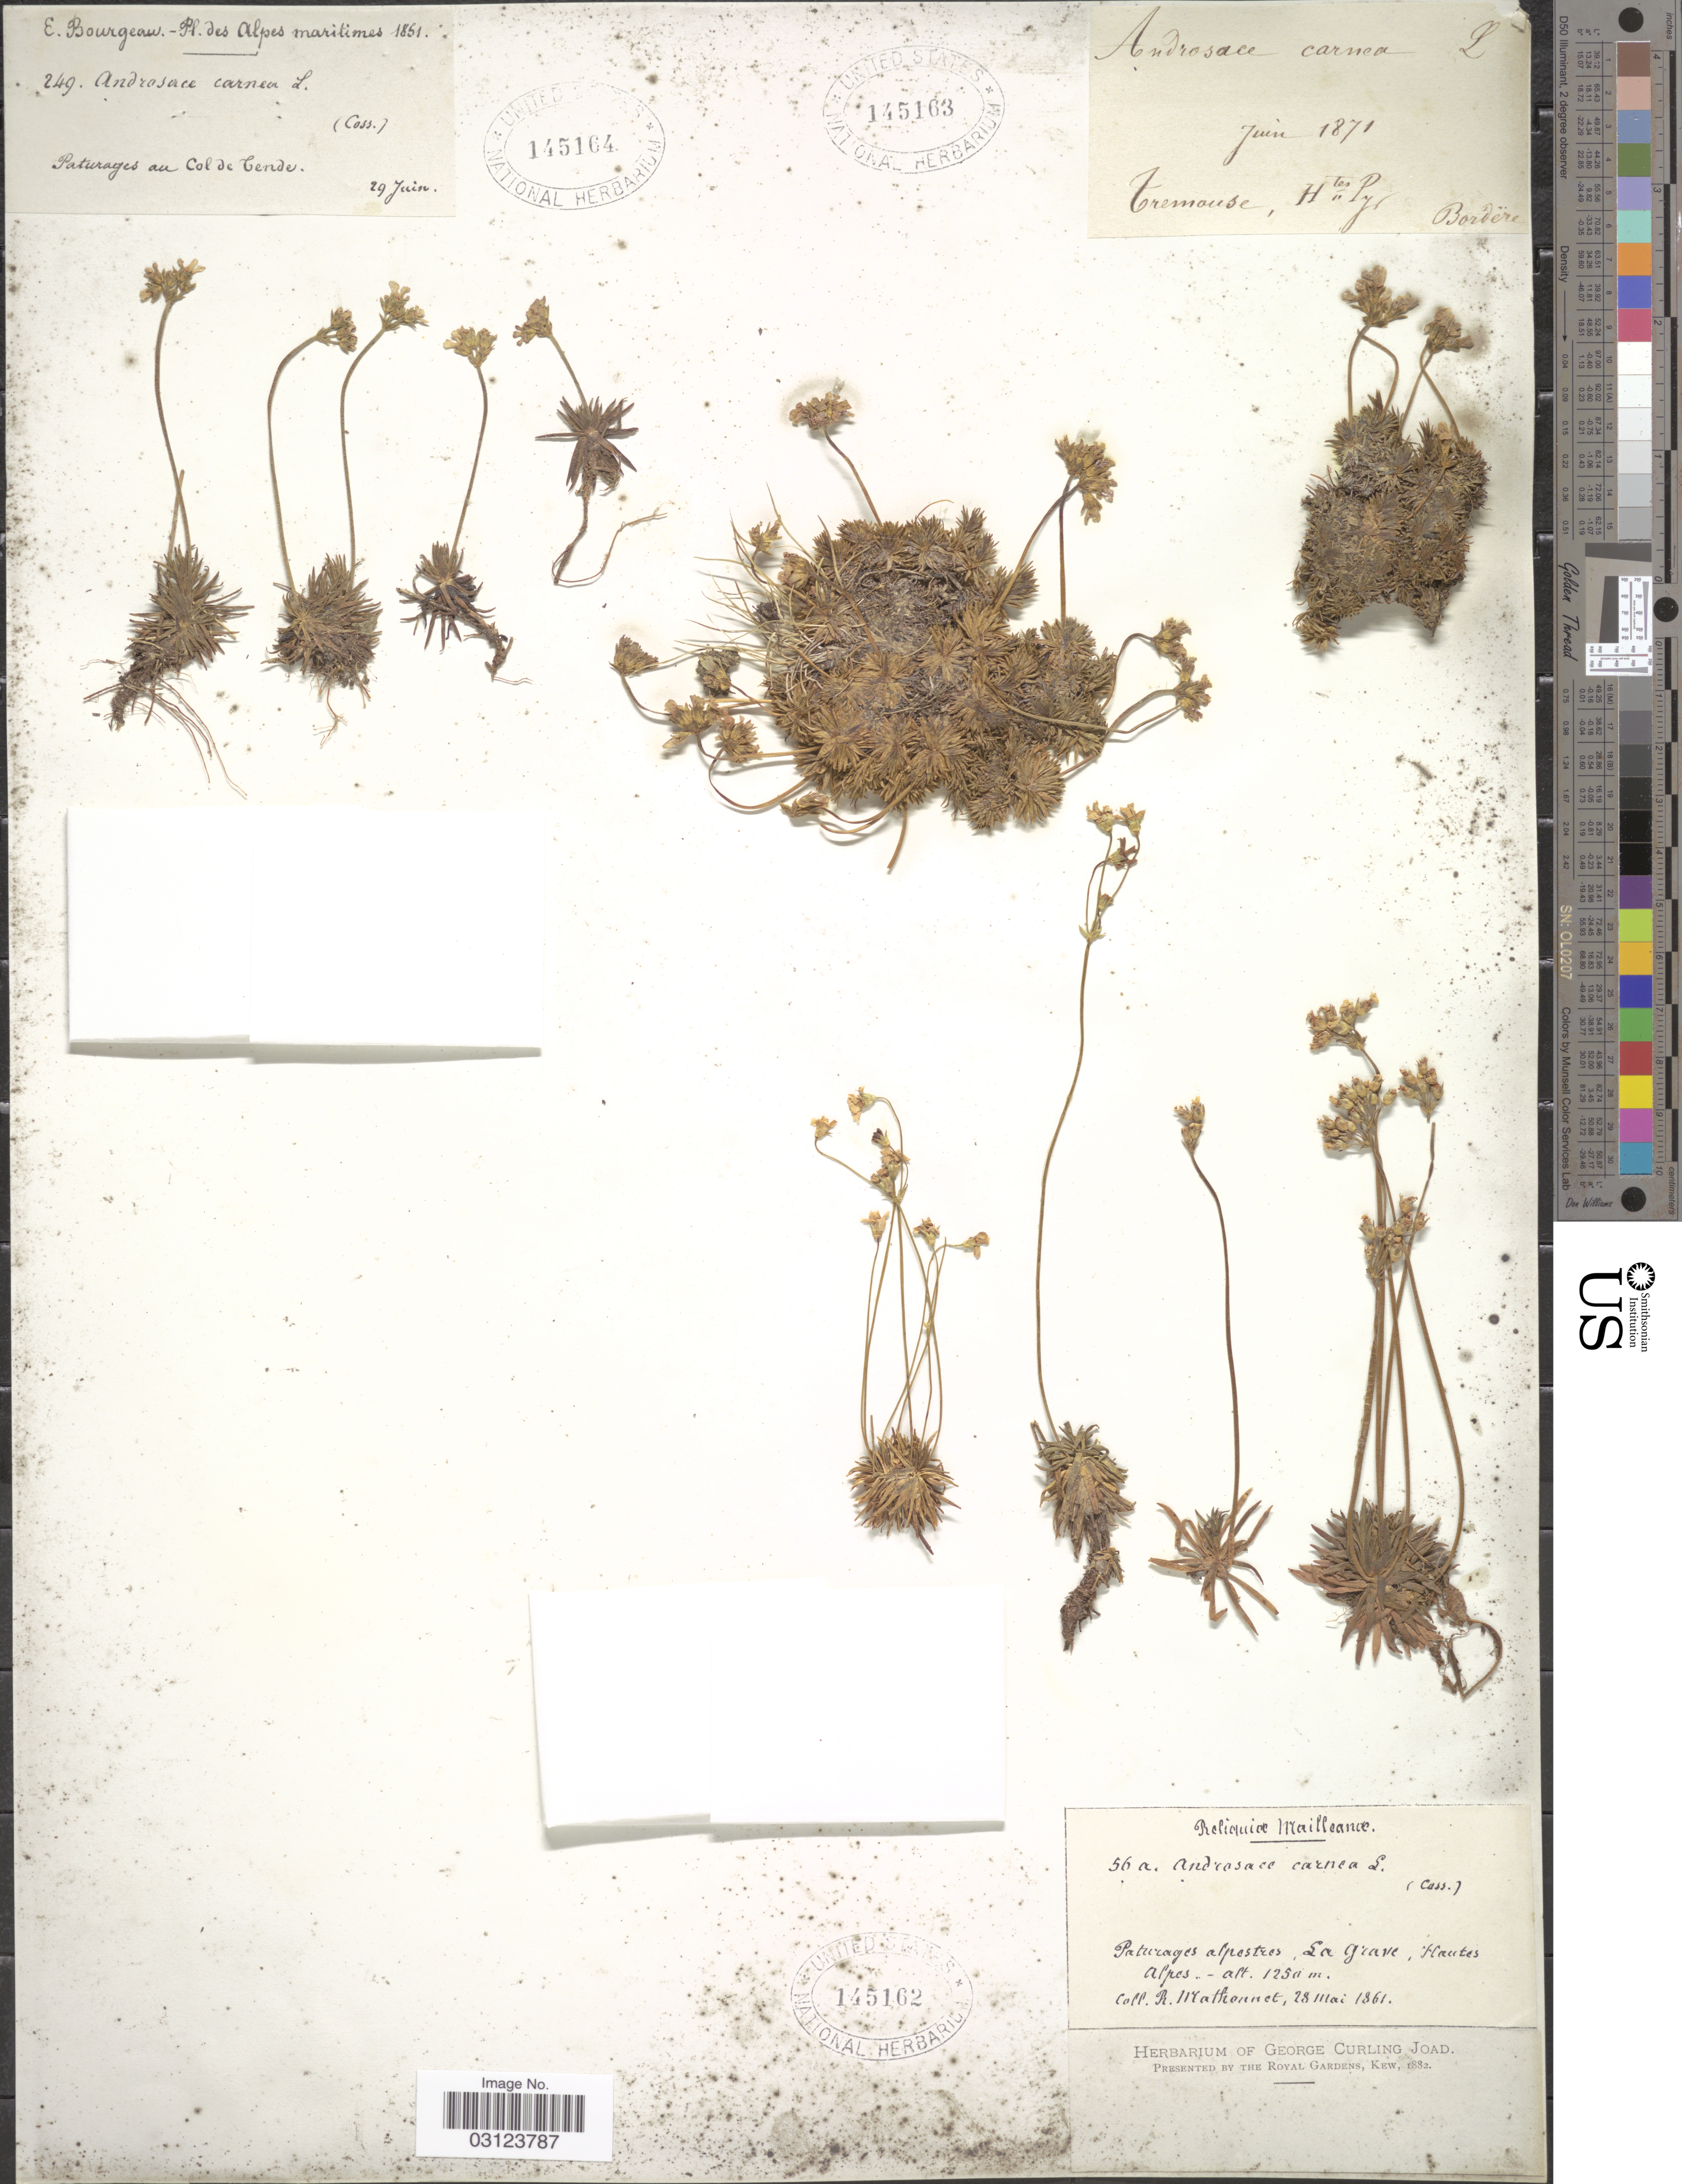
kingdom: Plantae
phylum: Tracheophyta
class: Magnoliopsida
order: Ericales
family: Primulaceae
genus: Androsace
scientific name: Androsace carnea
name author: L.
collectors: -. Bordère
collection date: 1871-06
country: France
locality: Fremouse, Htes Pyr.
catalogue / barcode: US 145163-3